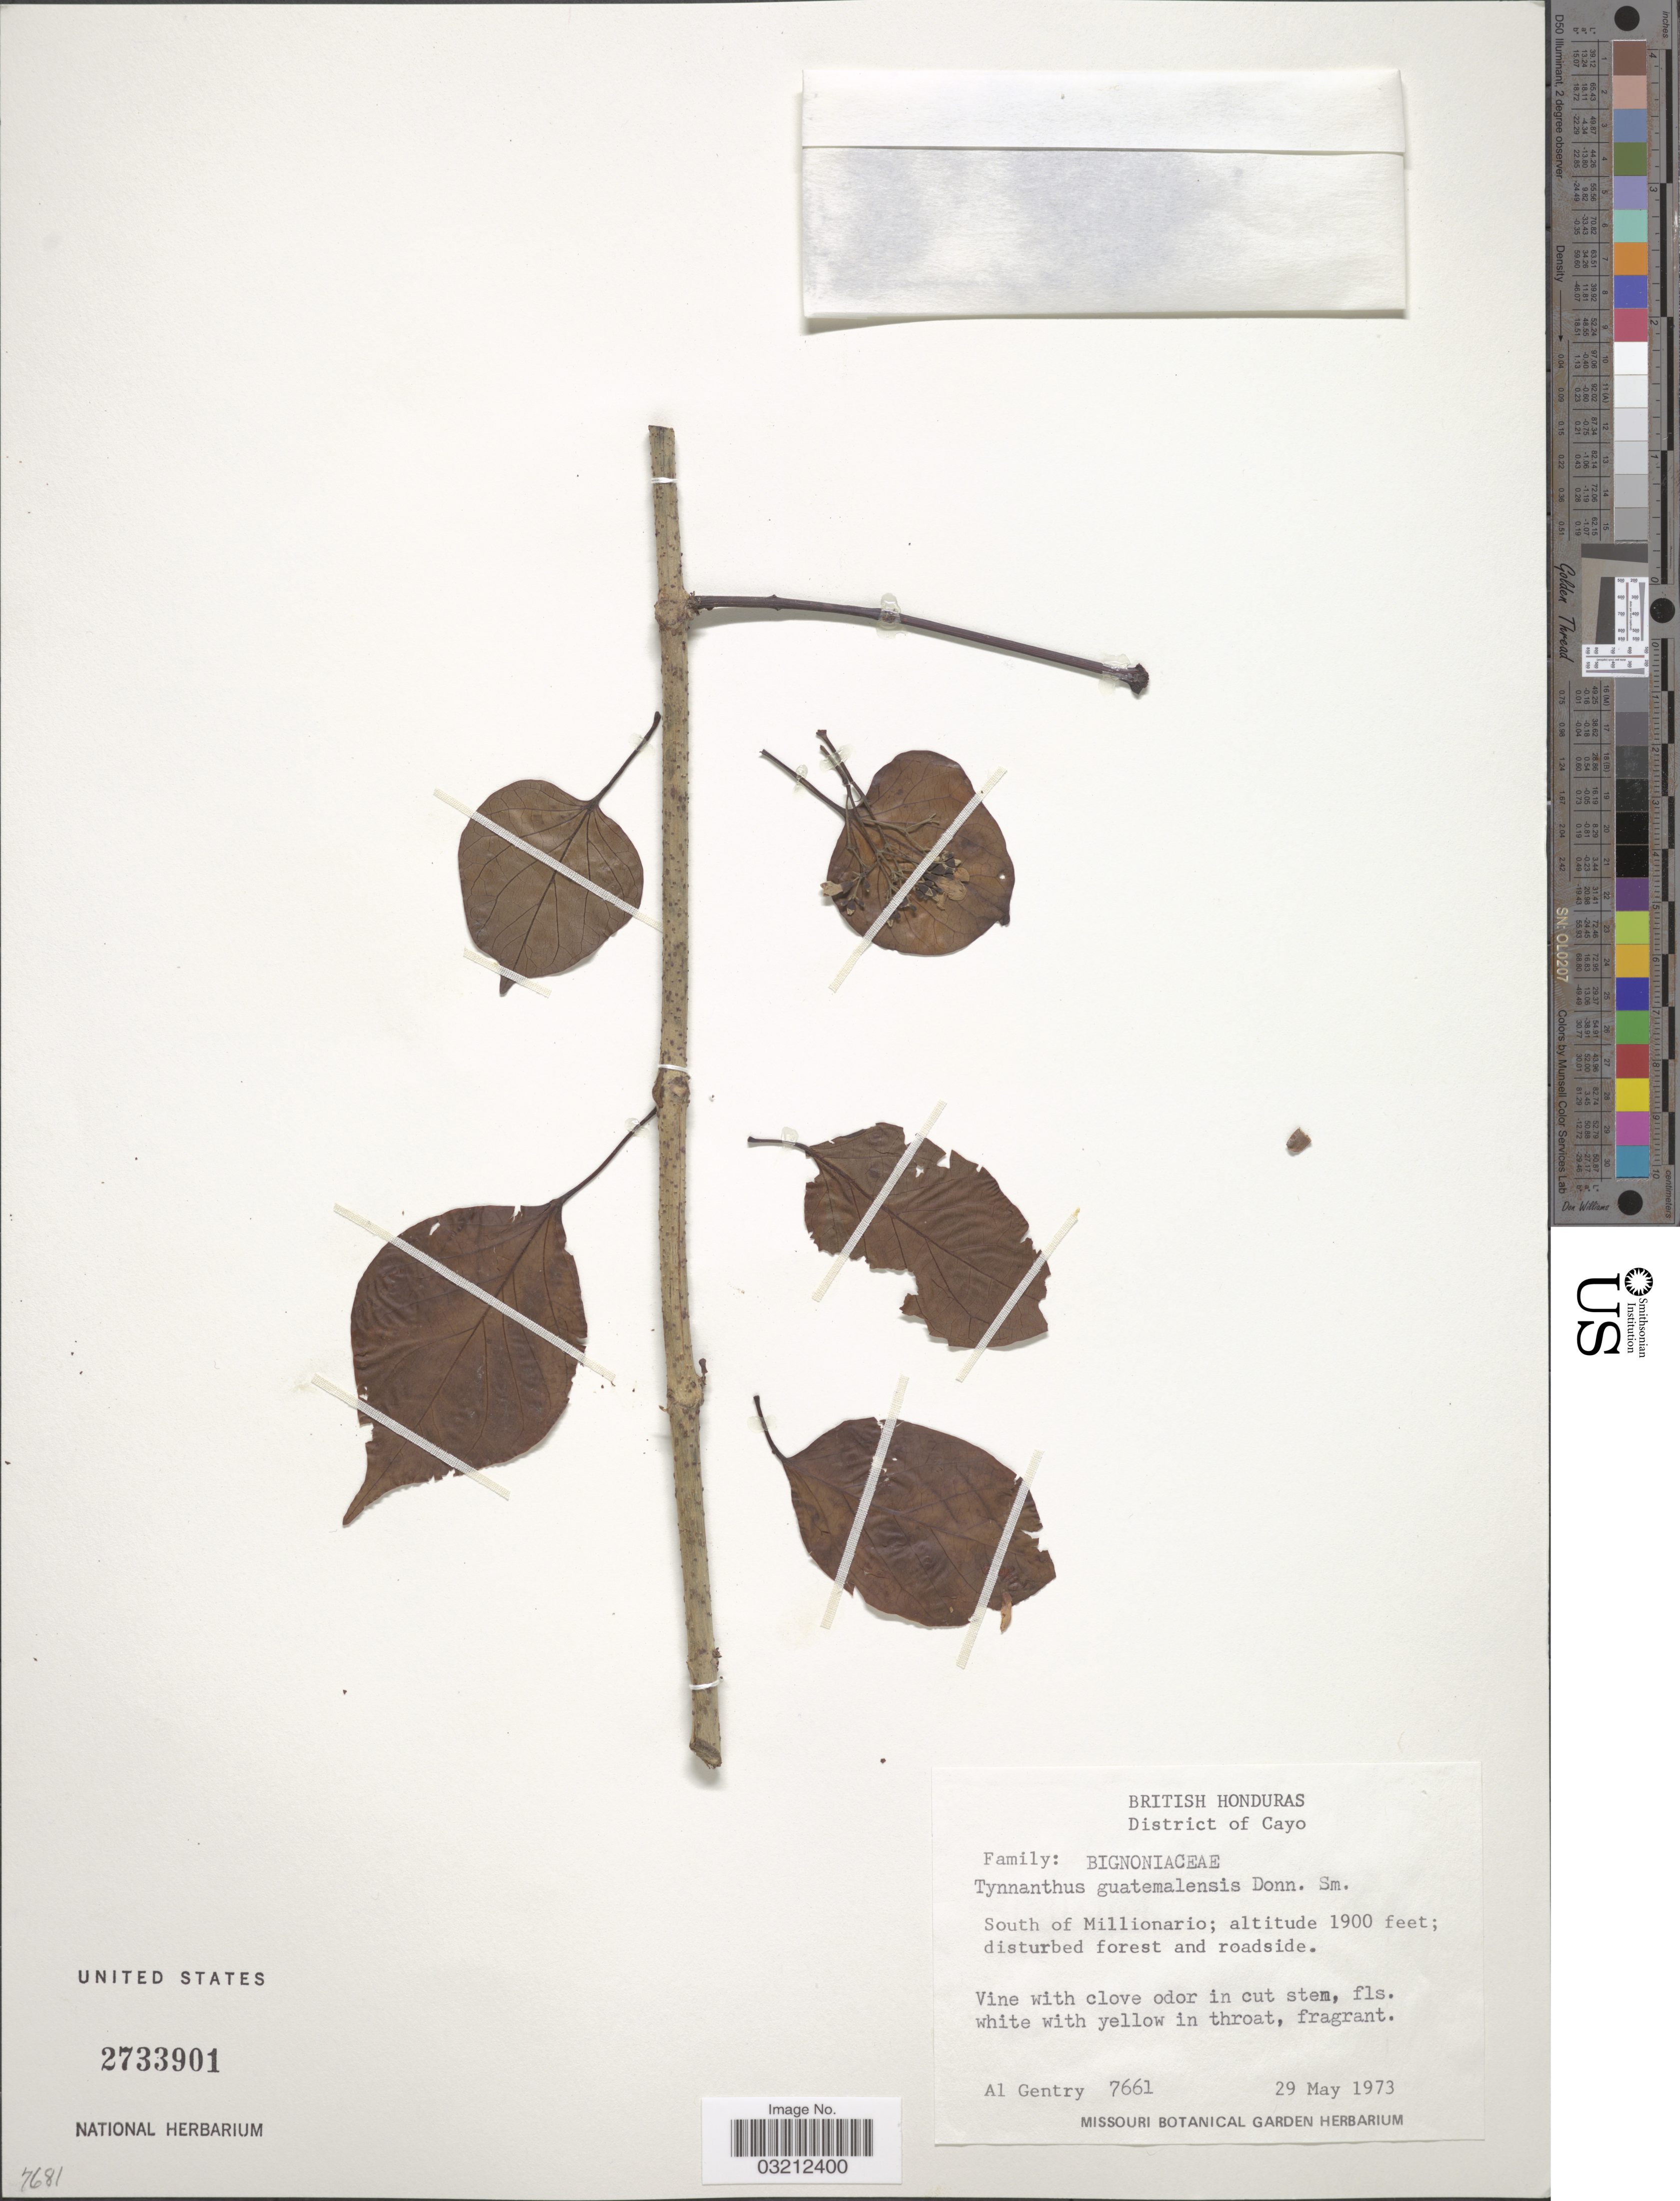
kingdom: Plantae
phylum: Tracheophyta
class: Magnoliopsida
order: Lamiales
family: Bignoniaceae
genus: Tynanthus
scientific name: Tynanthus guatemalensis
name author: Donn. Sm.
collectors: A. H. Gentry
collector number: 7661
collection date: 1973-05-29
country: Belize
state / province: Cayo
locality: British Honduras. District of Cayo. South of Millionario.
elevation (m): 579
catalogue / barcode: US 2733901